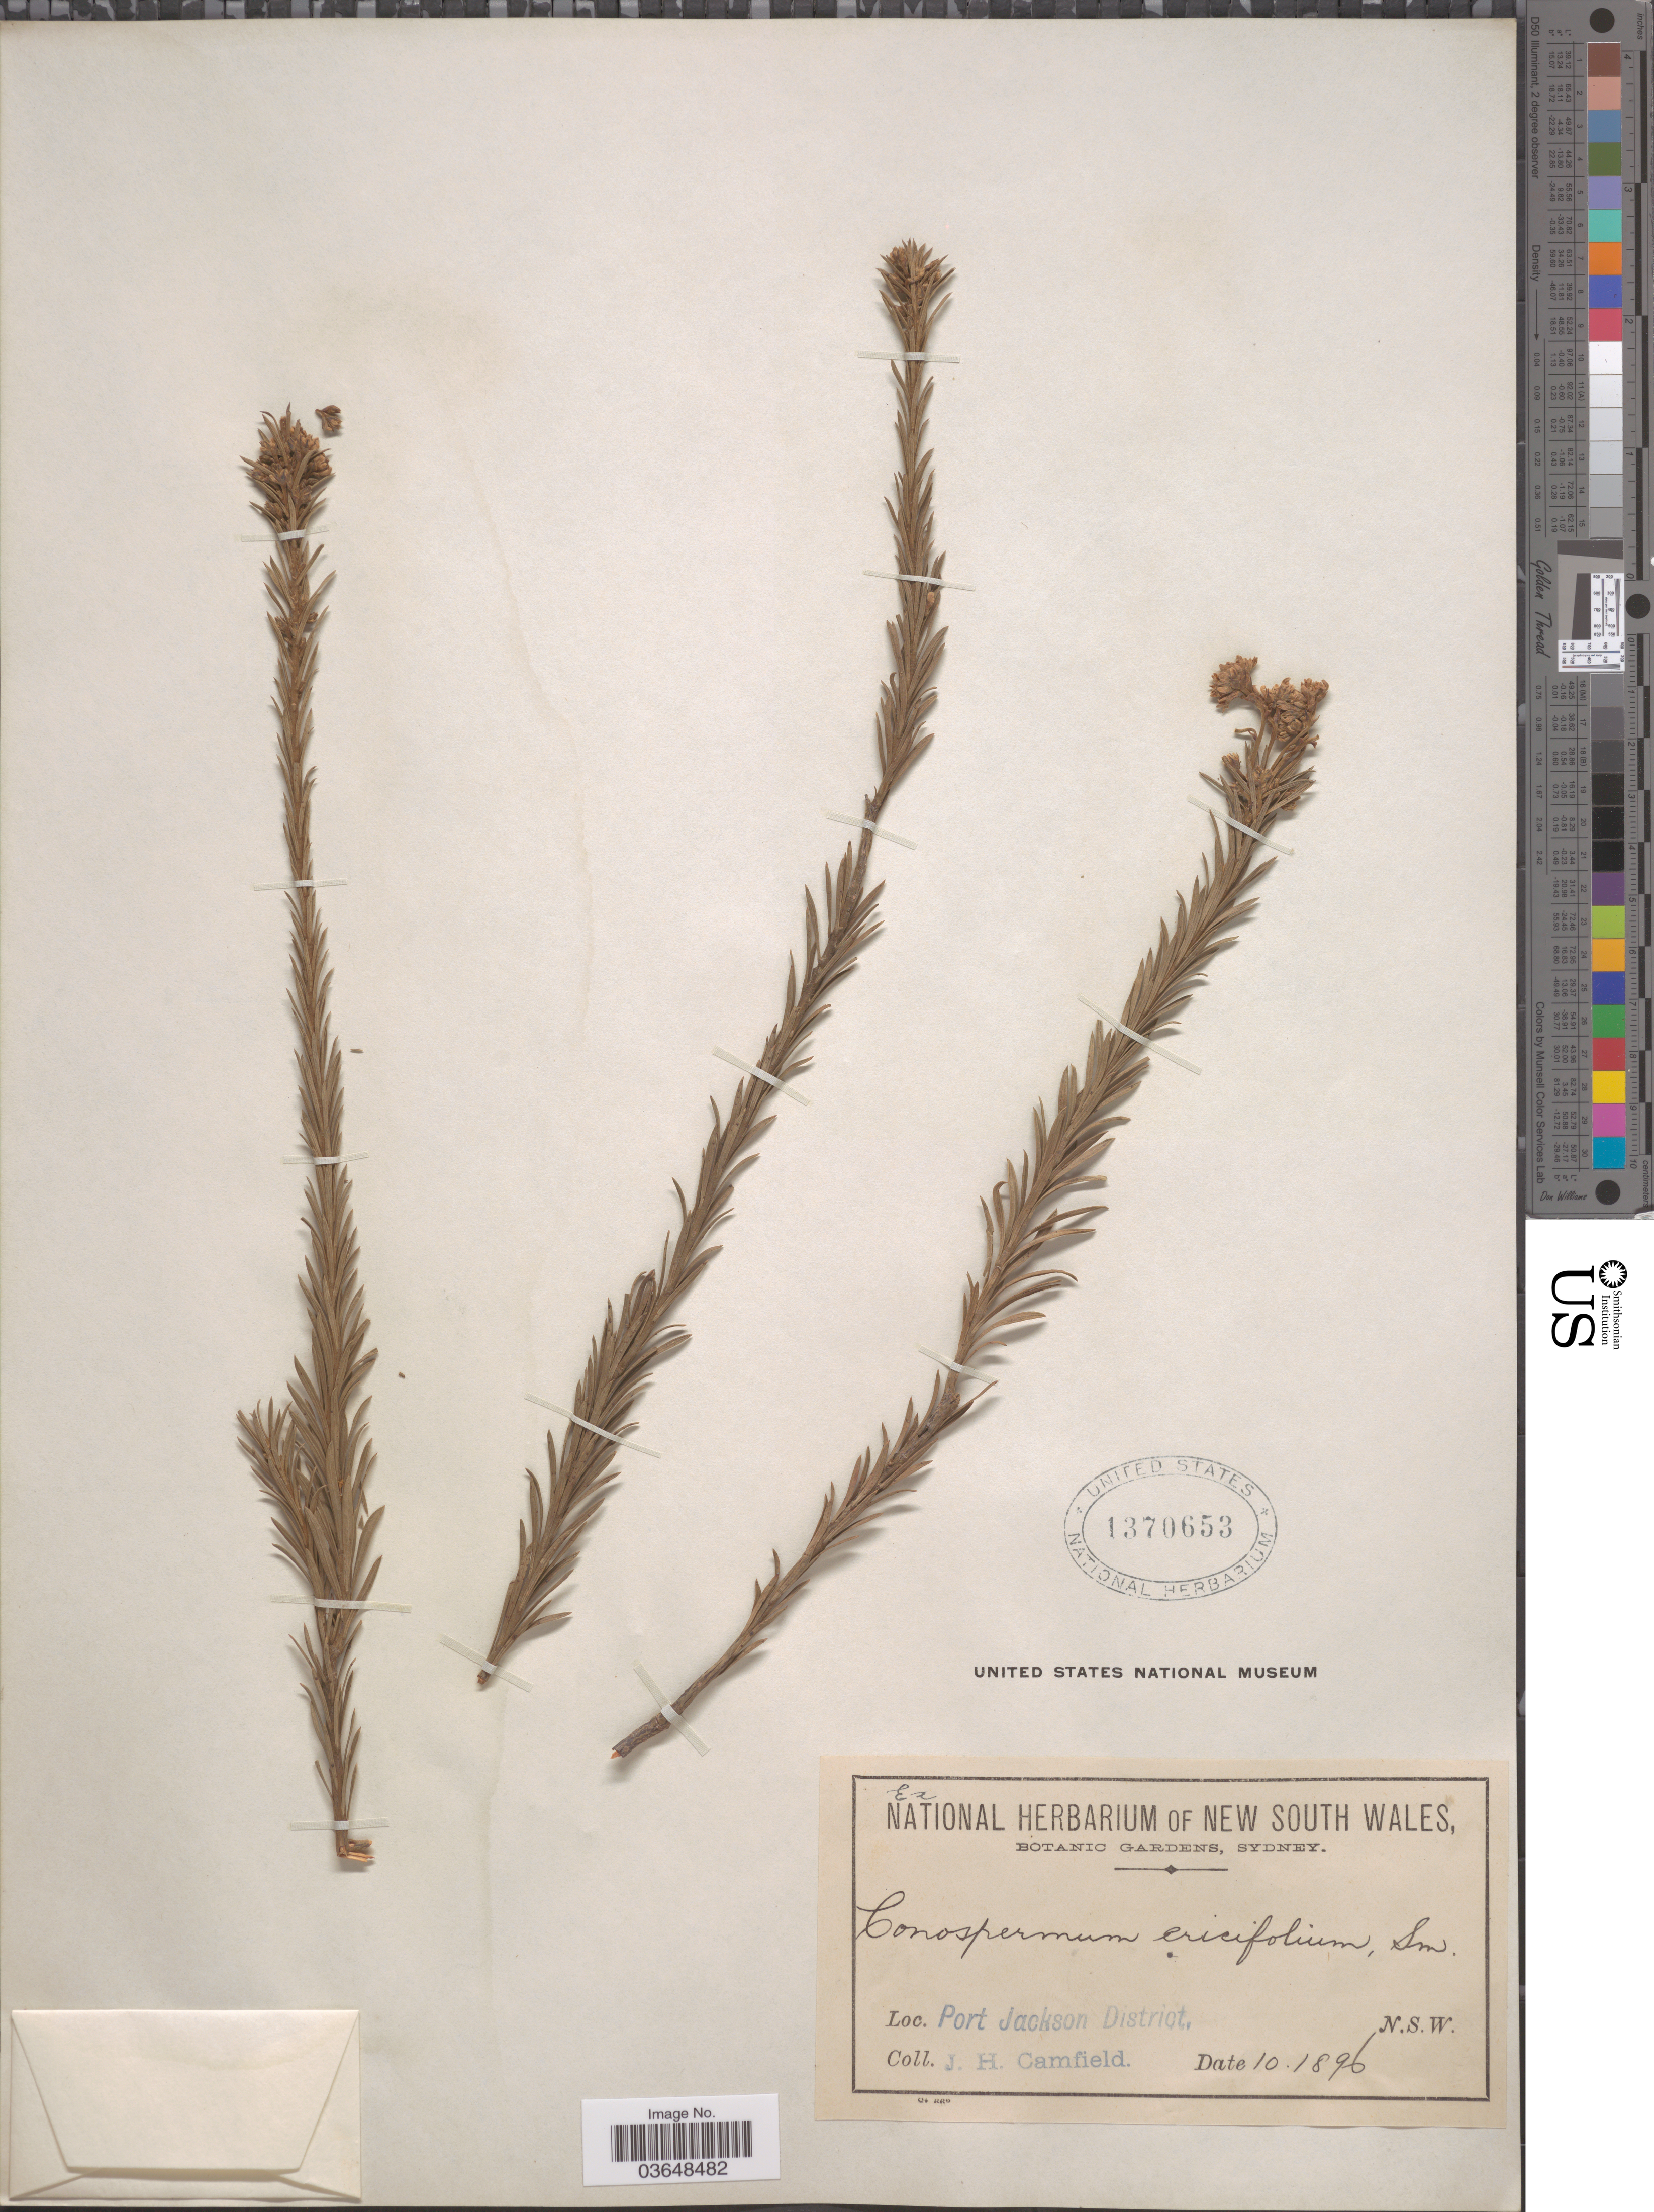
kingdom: Plantae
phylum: Tracheophyta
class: Magnoliopsida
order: Proteales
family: Proteaceae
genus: Conospermum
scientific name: Conospermum ericifolium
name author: Sm.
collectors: J. Camfield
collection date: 1896-10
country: Australia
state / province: New South Wales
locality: Port Jackson District.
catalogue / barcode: US 1370653